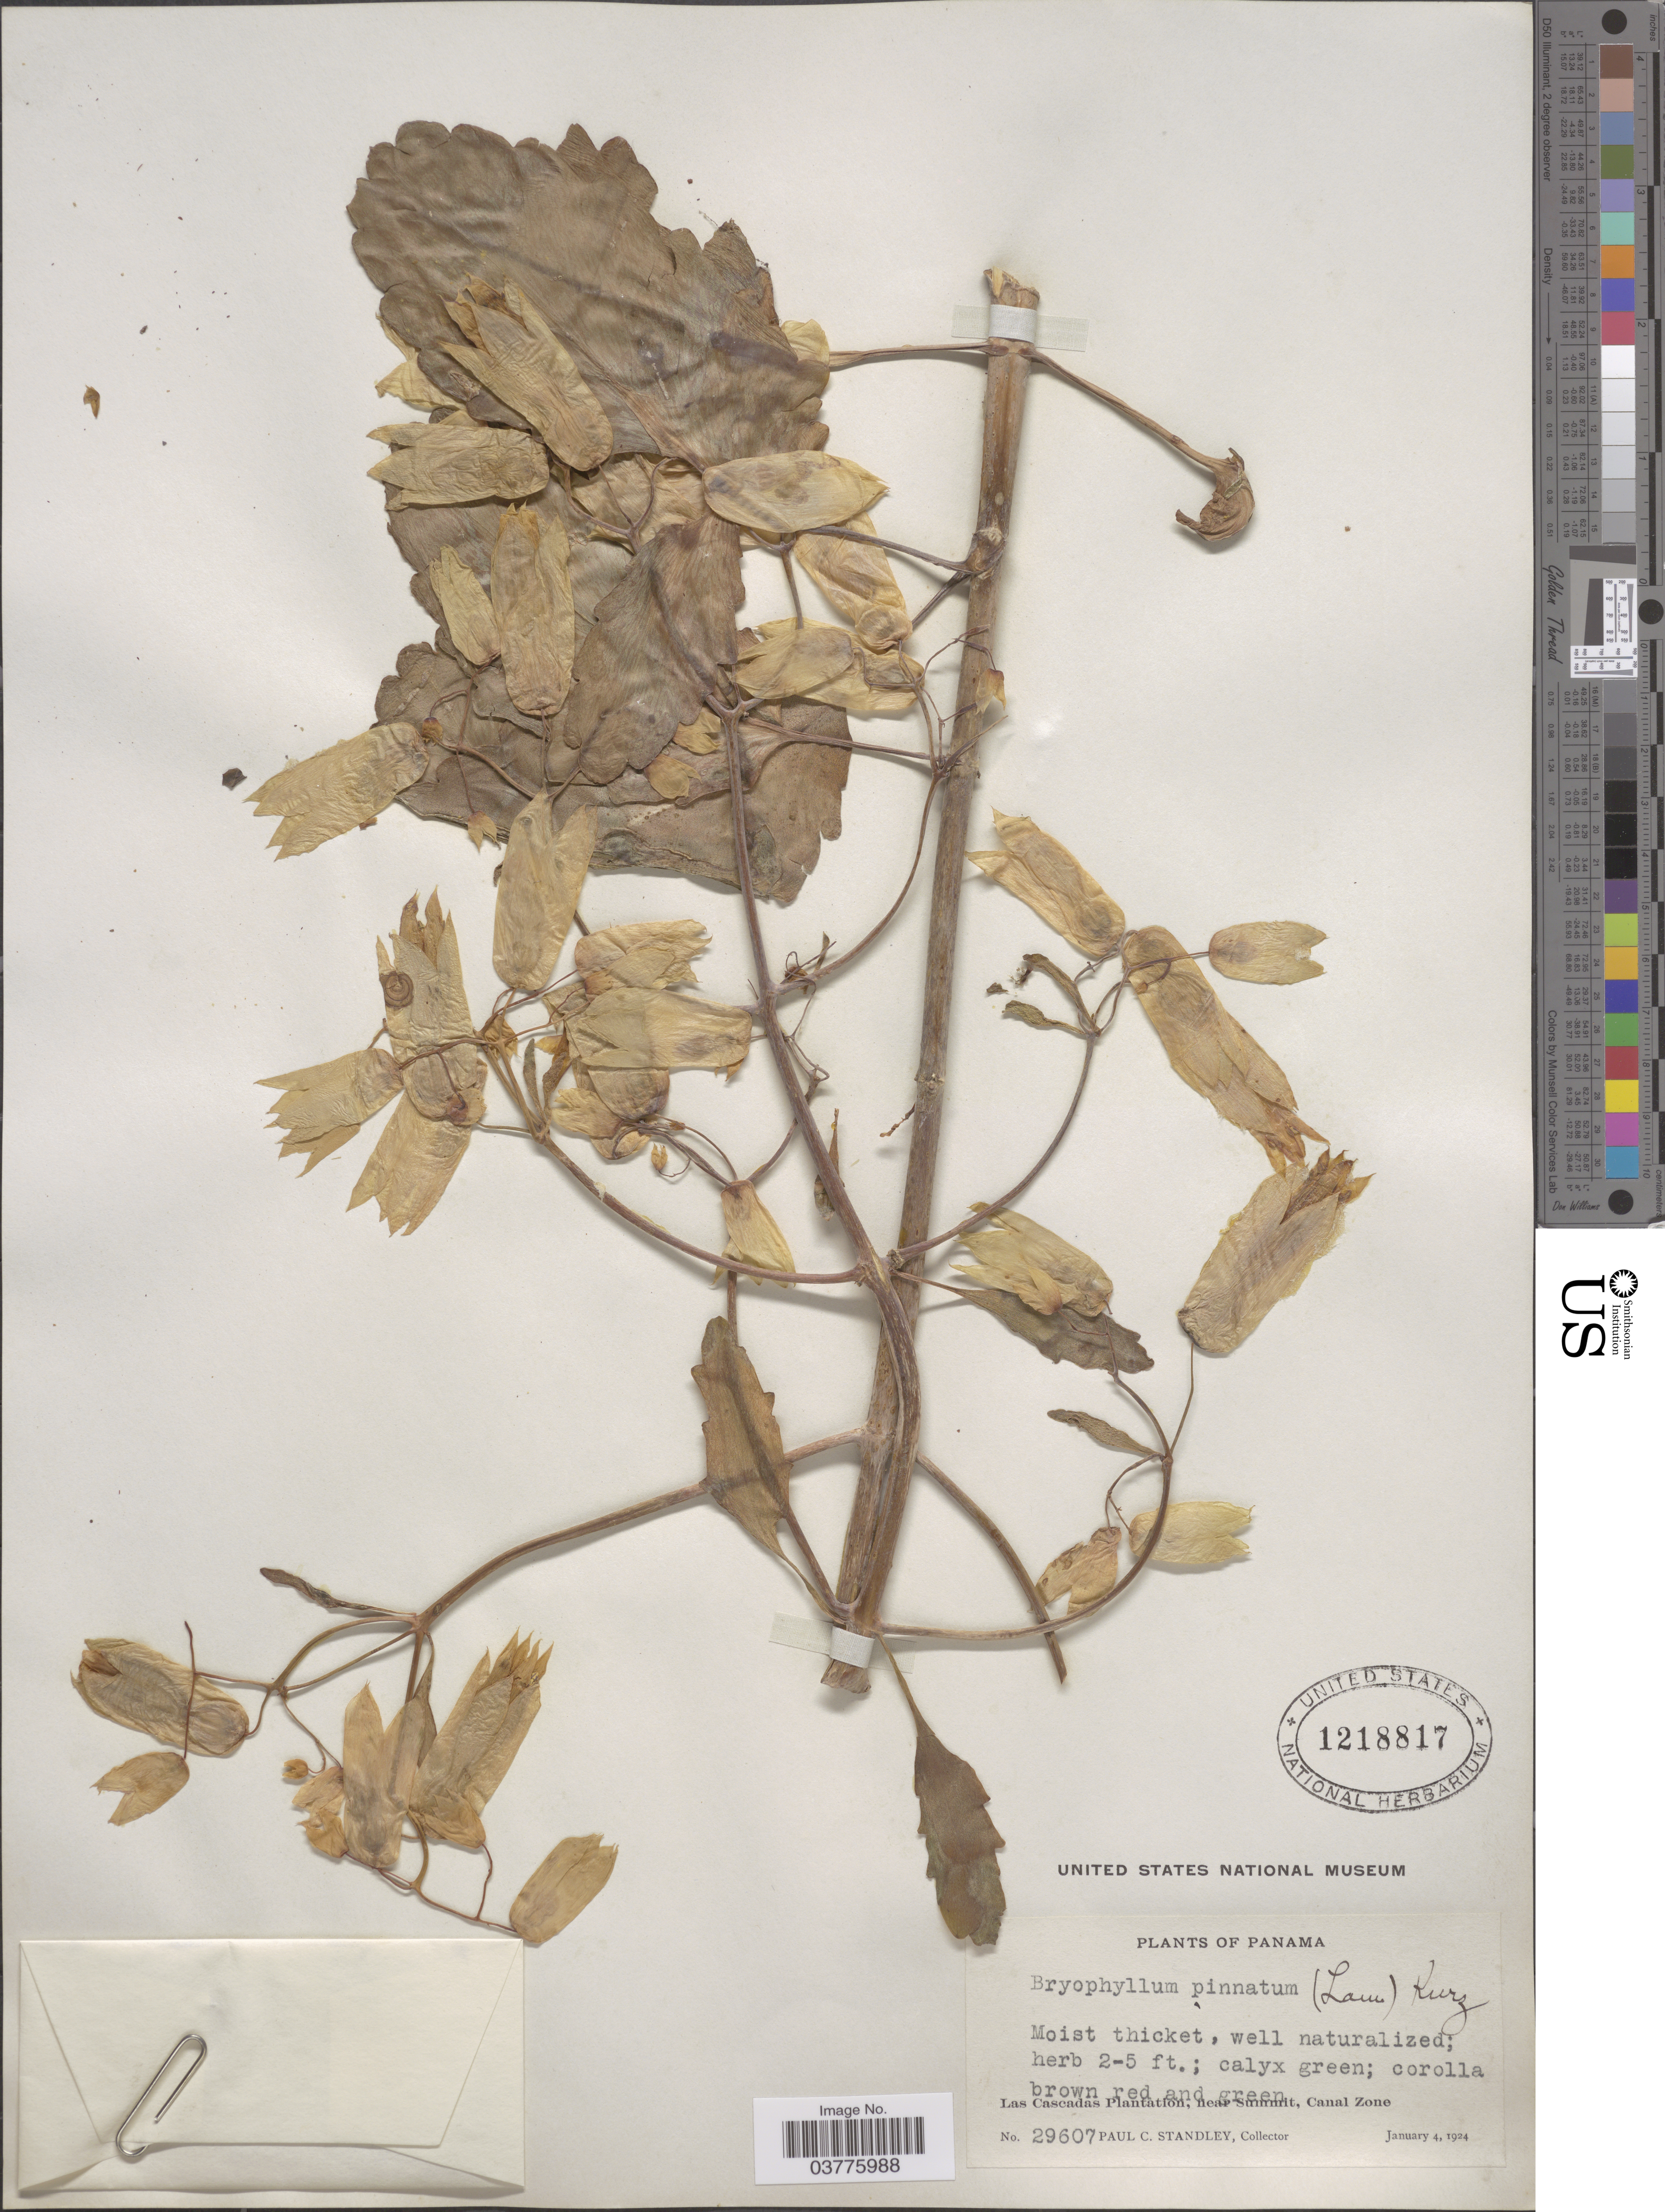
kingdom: Plantae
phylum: Tracheophyta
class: Magnoliopsida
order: Saxifragales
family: Crassulaceae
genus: Kalanchoe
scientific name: Kalanchoe pinnata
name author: (Lam.) Pers.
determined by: Strong, Mark T., (BOT), Smithsonian Institution - National Museum of Natural History (UNITED STATES)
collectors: P. C. Standley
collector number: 29607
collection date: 1924-01-04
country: Panama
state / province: Colón / Panamá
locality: Las Cascadas Plantation, near Summit, Canal Zone.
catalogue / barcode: US 1218817